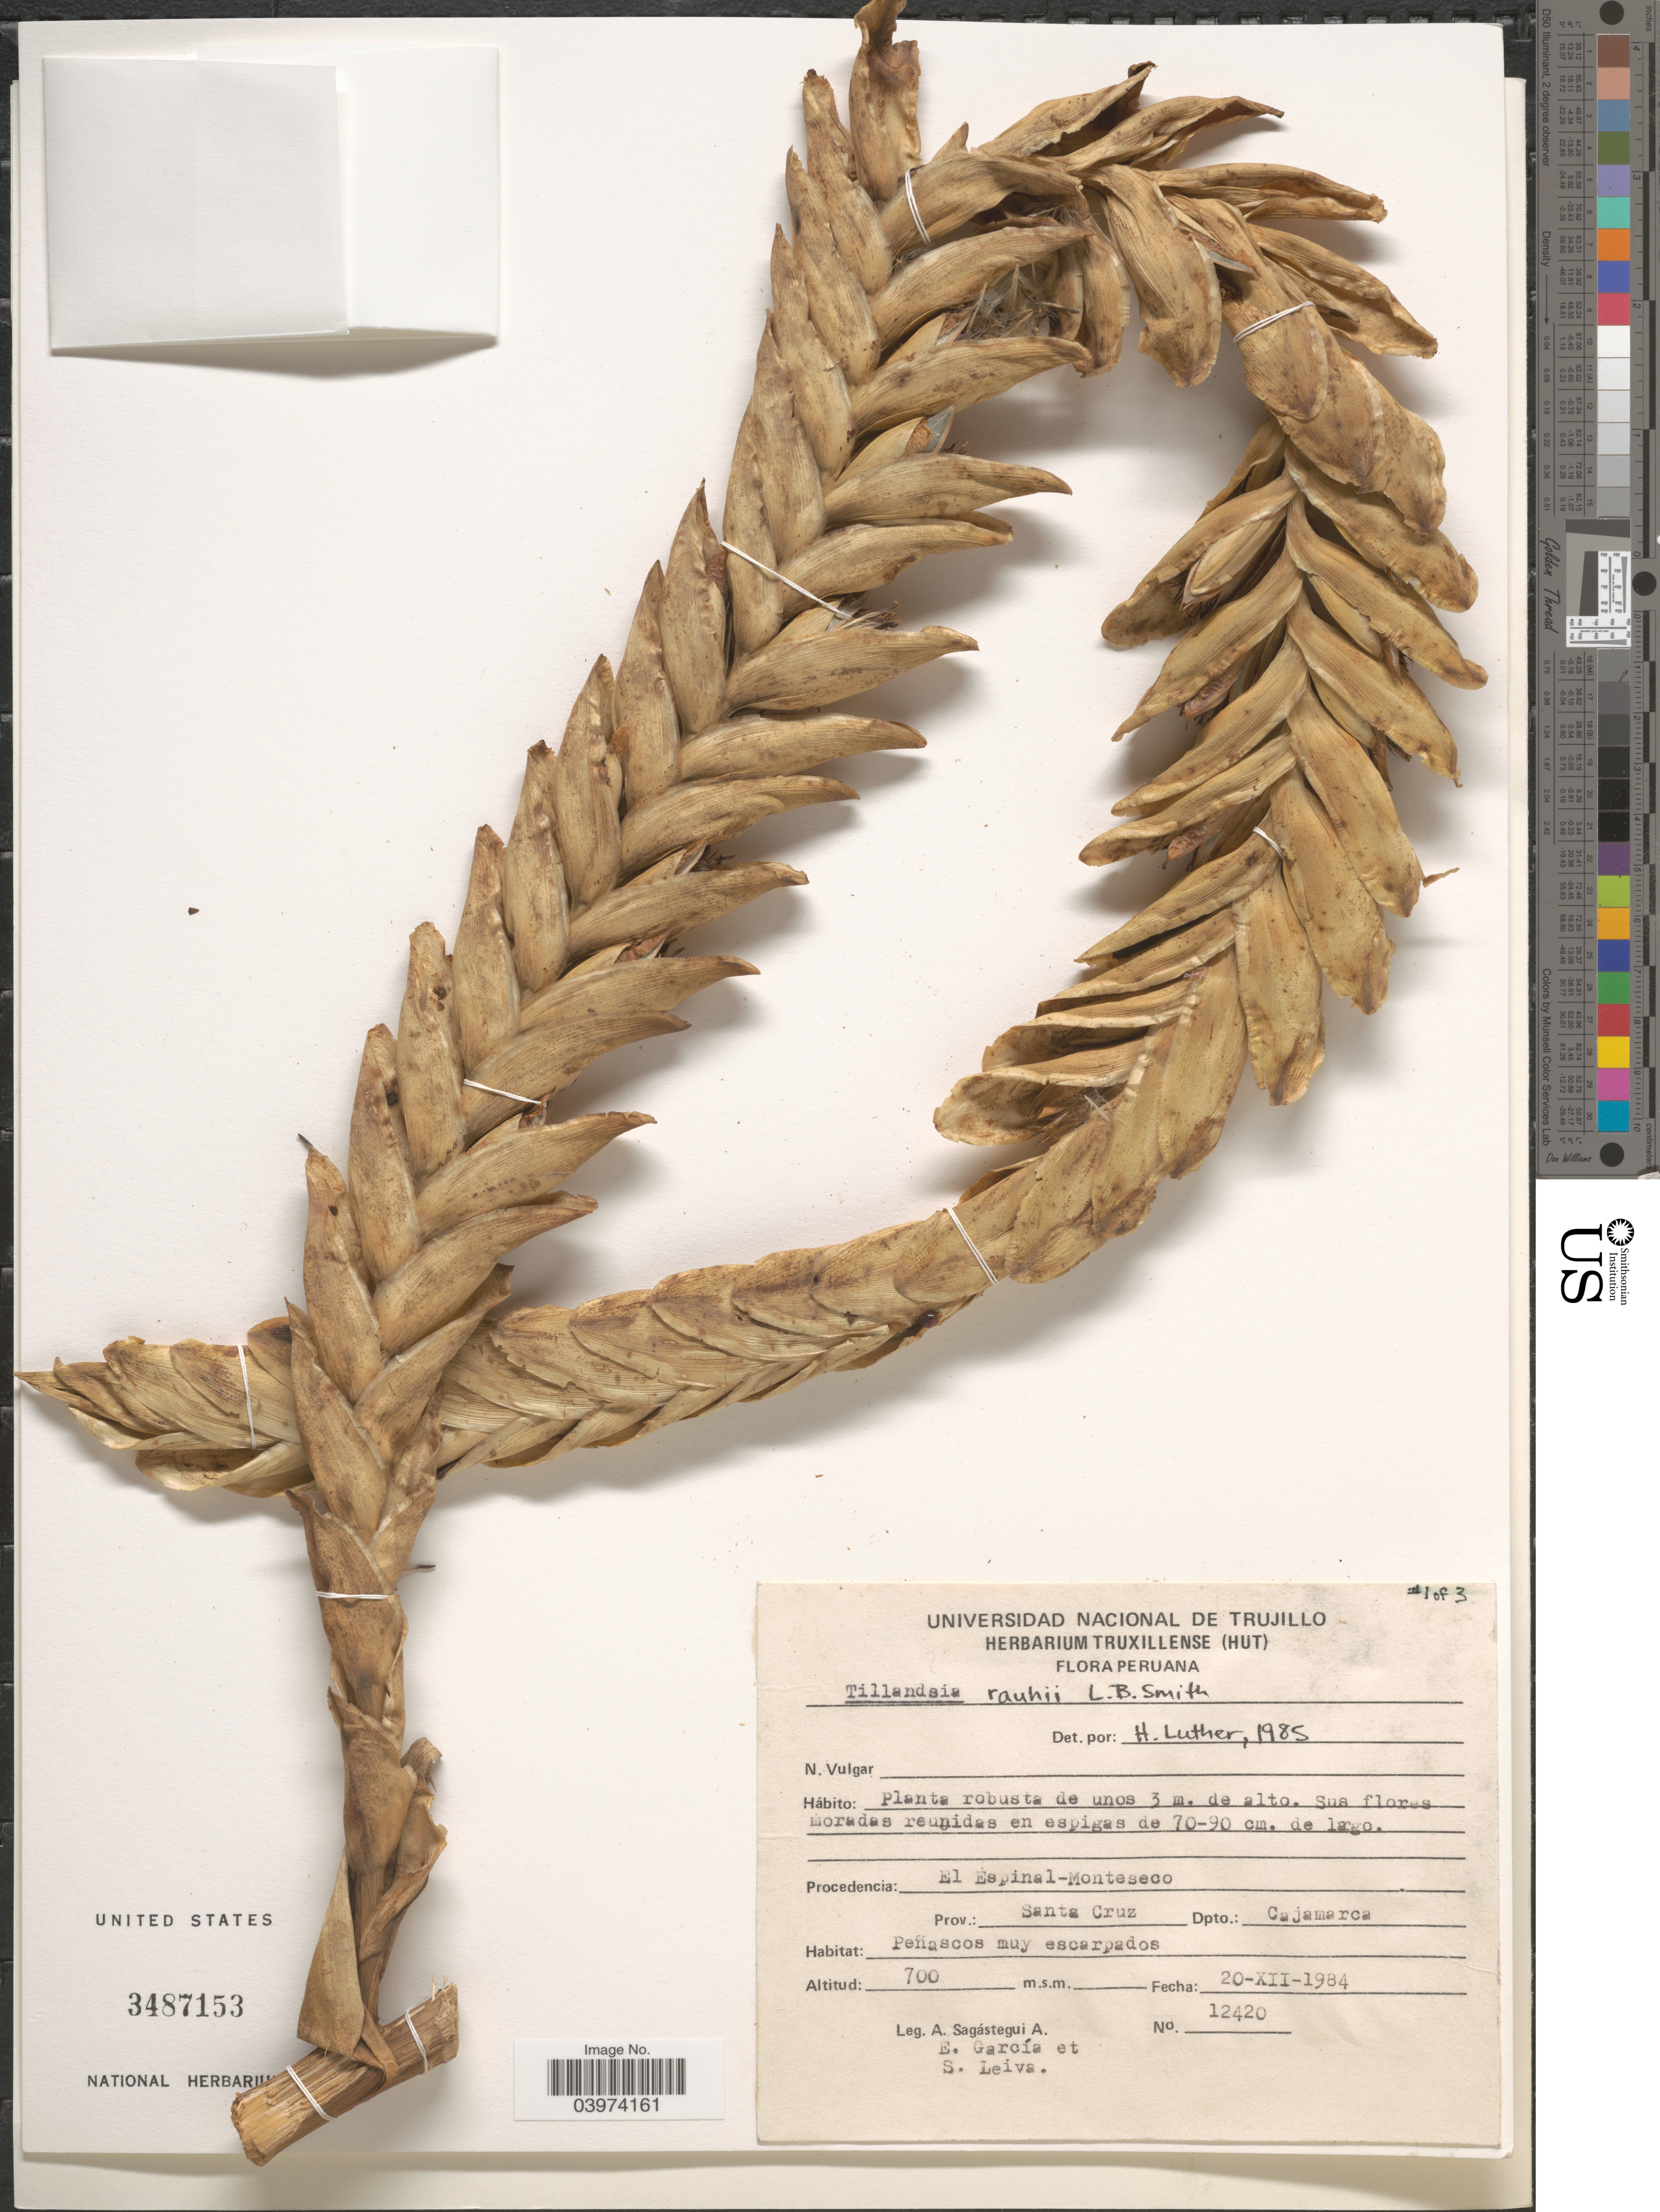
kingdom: Plantae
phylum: Tracheophyta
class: Liliopsida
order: Poales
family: Bromeliaceae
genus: Tillandsia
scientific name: Tillandsia rauhii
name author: L.B. Sm.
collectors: A. Sagástegui A., E. García & S. Leiva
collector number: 12420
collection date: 1984-12-20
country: Peru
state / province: Cajamarca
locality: El Espinal - Monteseco. Prov.: Santa Cruz Dpto.: Cajamarca.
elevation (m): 700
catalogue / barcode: US 3487153